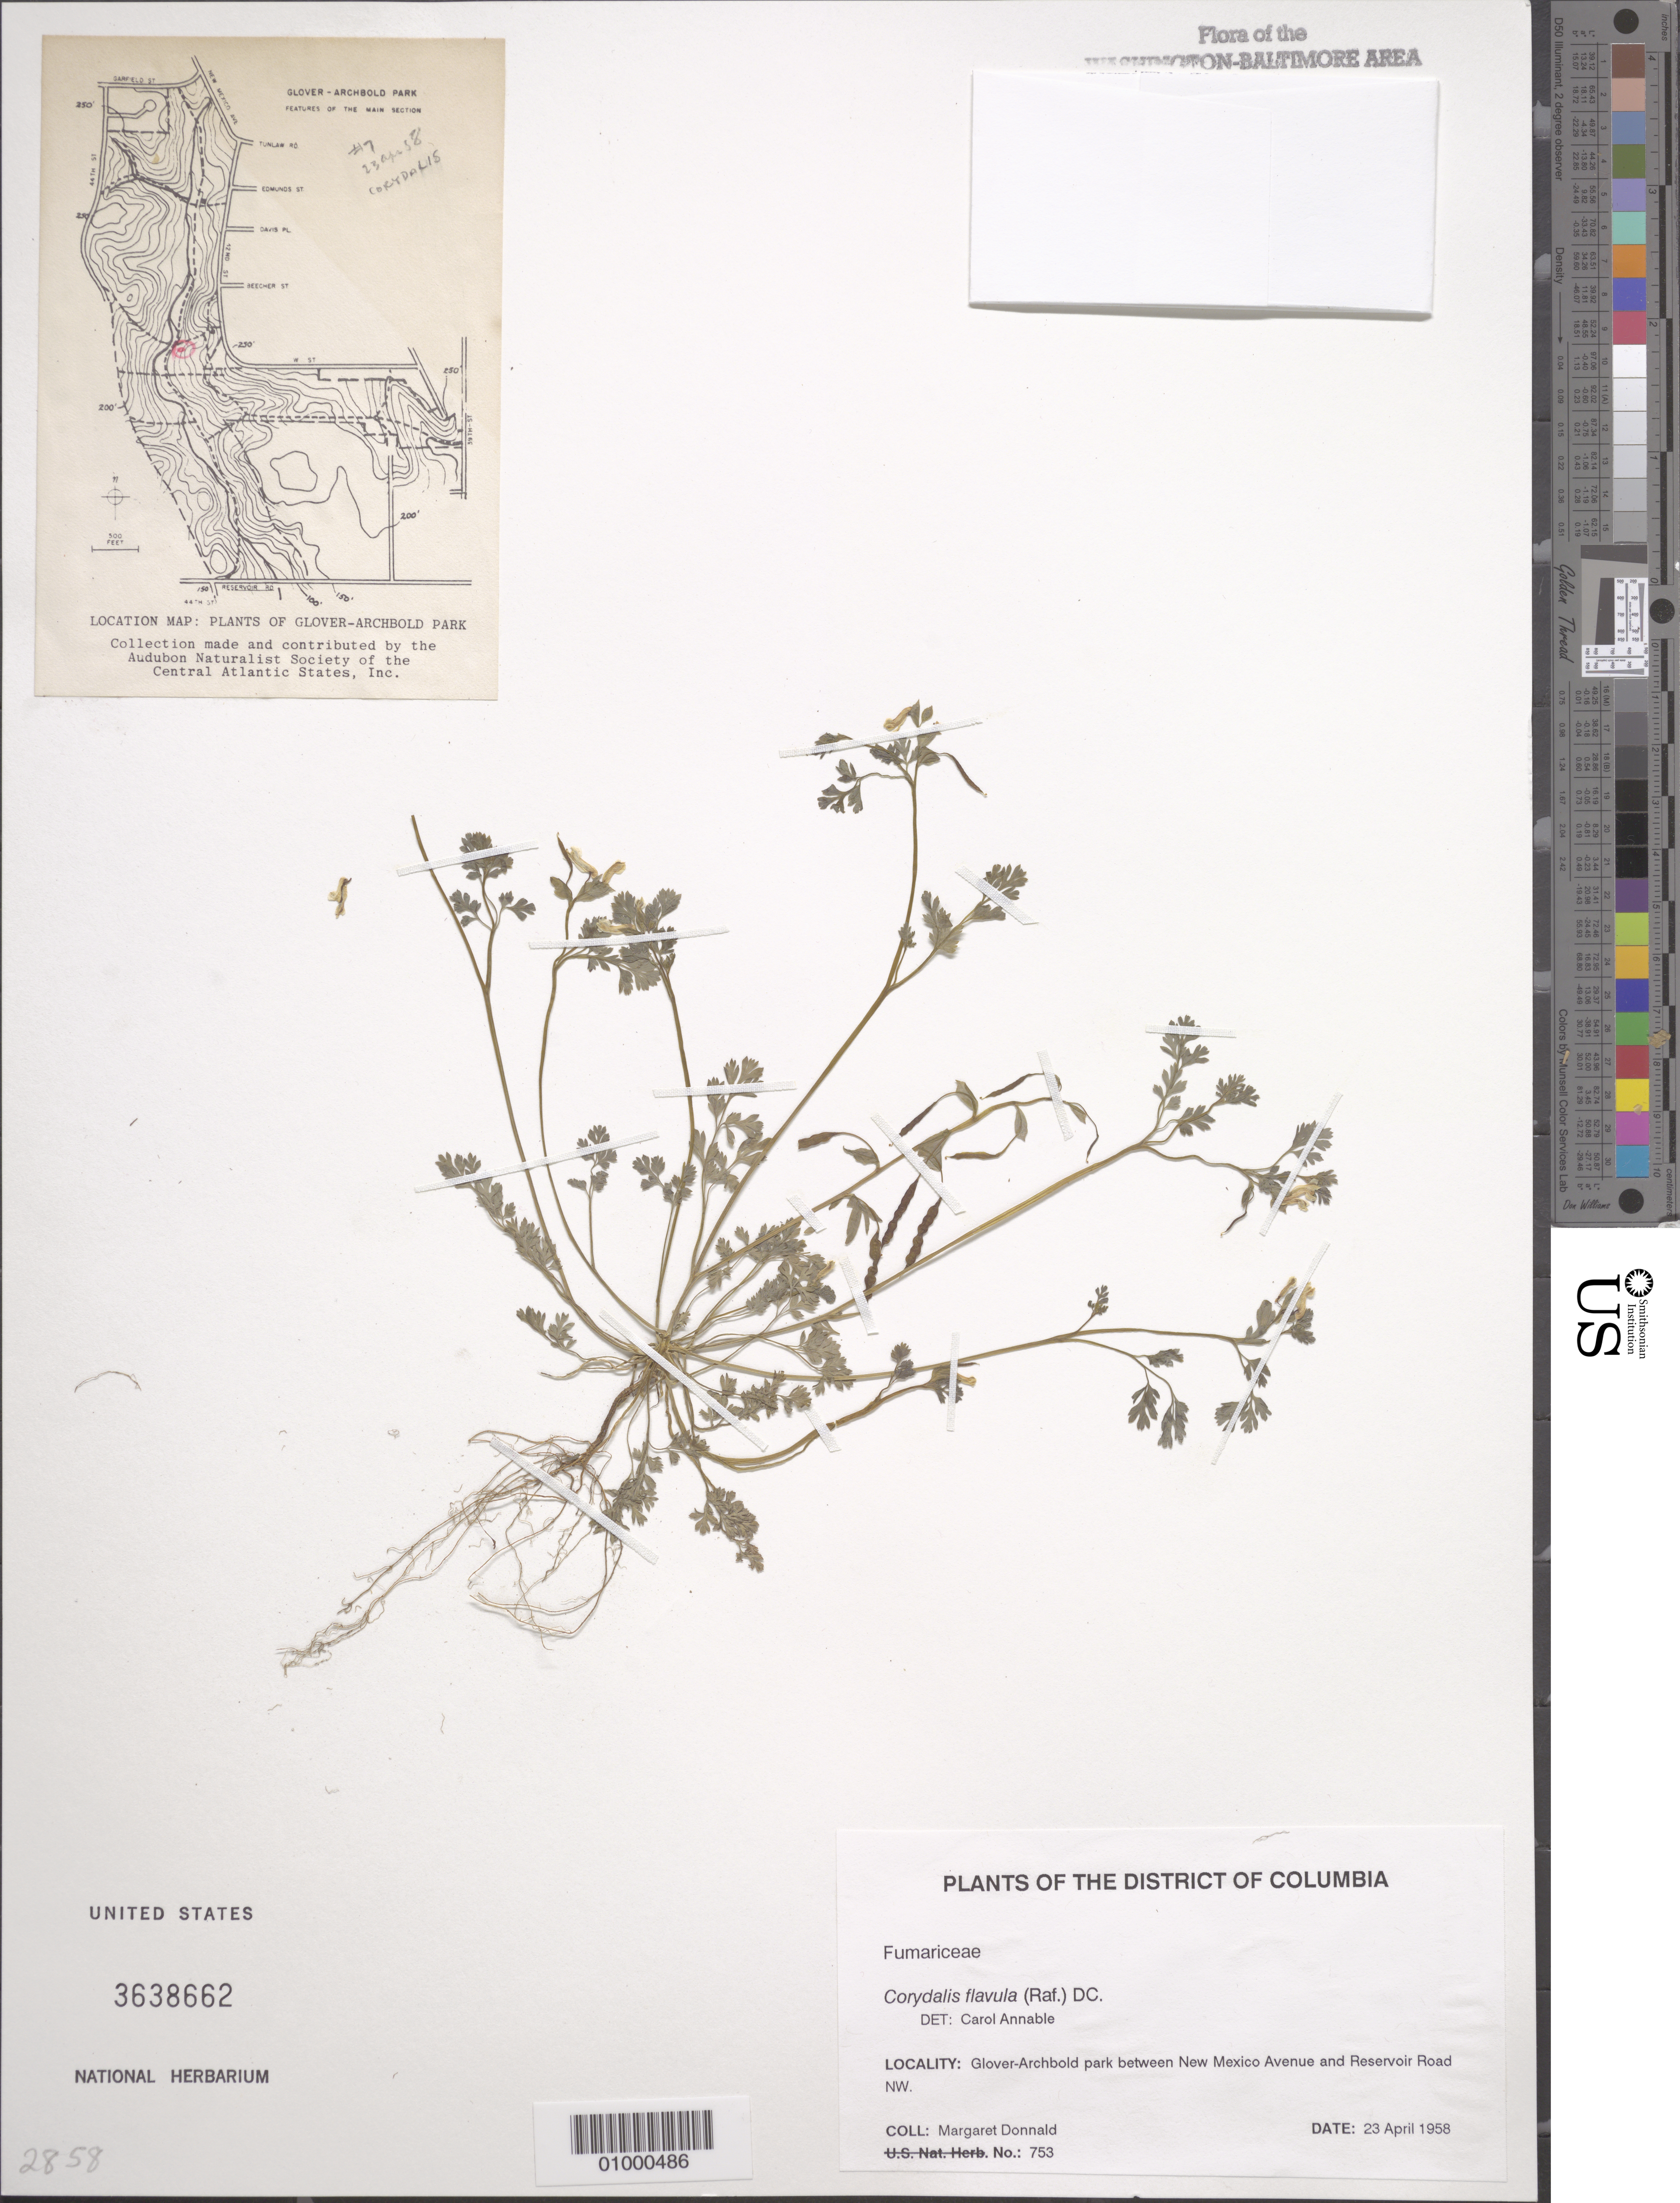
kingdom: Plantae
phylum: Tracheophyta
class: Magnoliopsida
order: Ranunculales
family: Papaveraceae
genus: Corydalis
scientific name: Corydalis flavula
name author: (Raf.) DC.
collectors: M. Donnald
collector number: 753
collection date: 1958-04-23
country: United States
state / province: District of Columbia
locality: Glover-Archbold Park between New Mexico Avenue and Reservoir Road NW.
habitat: park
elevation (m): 27.4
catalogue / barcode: US 3638662